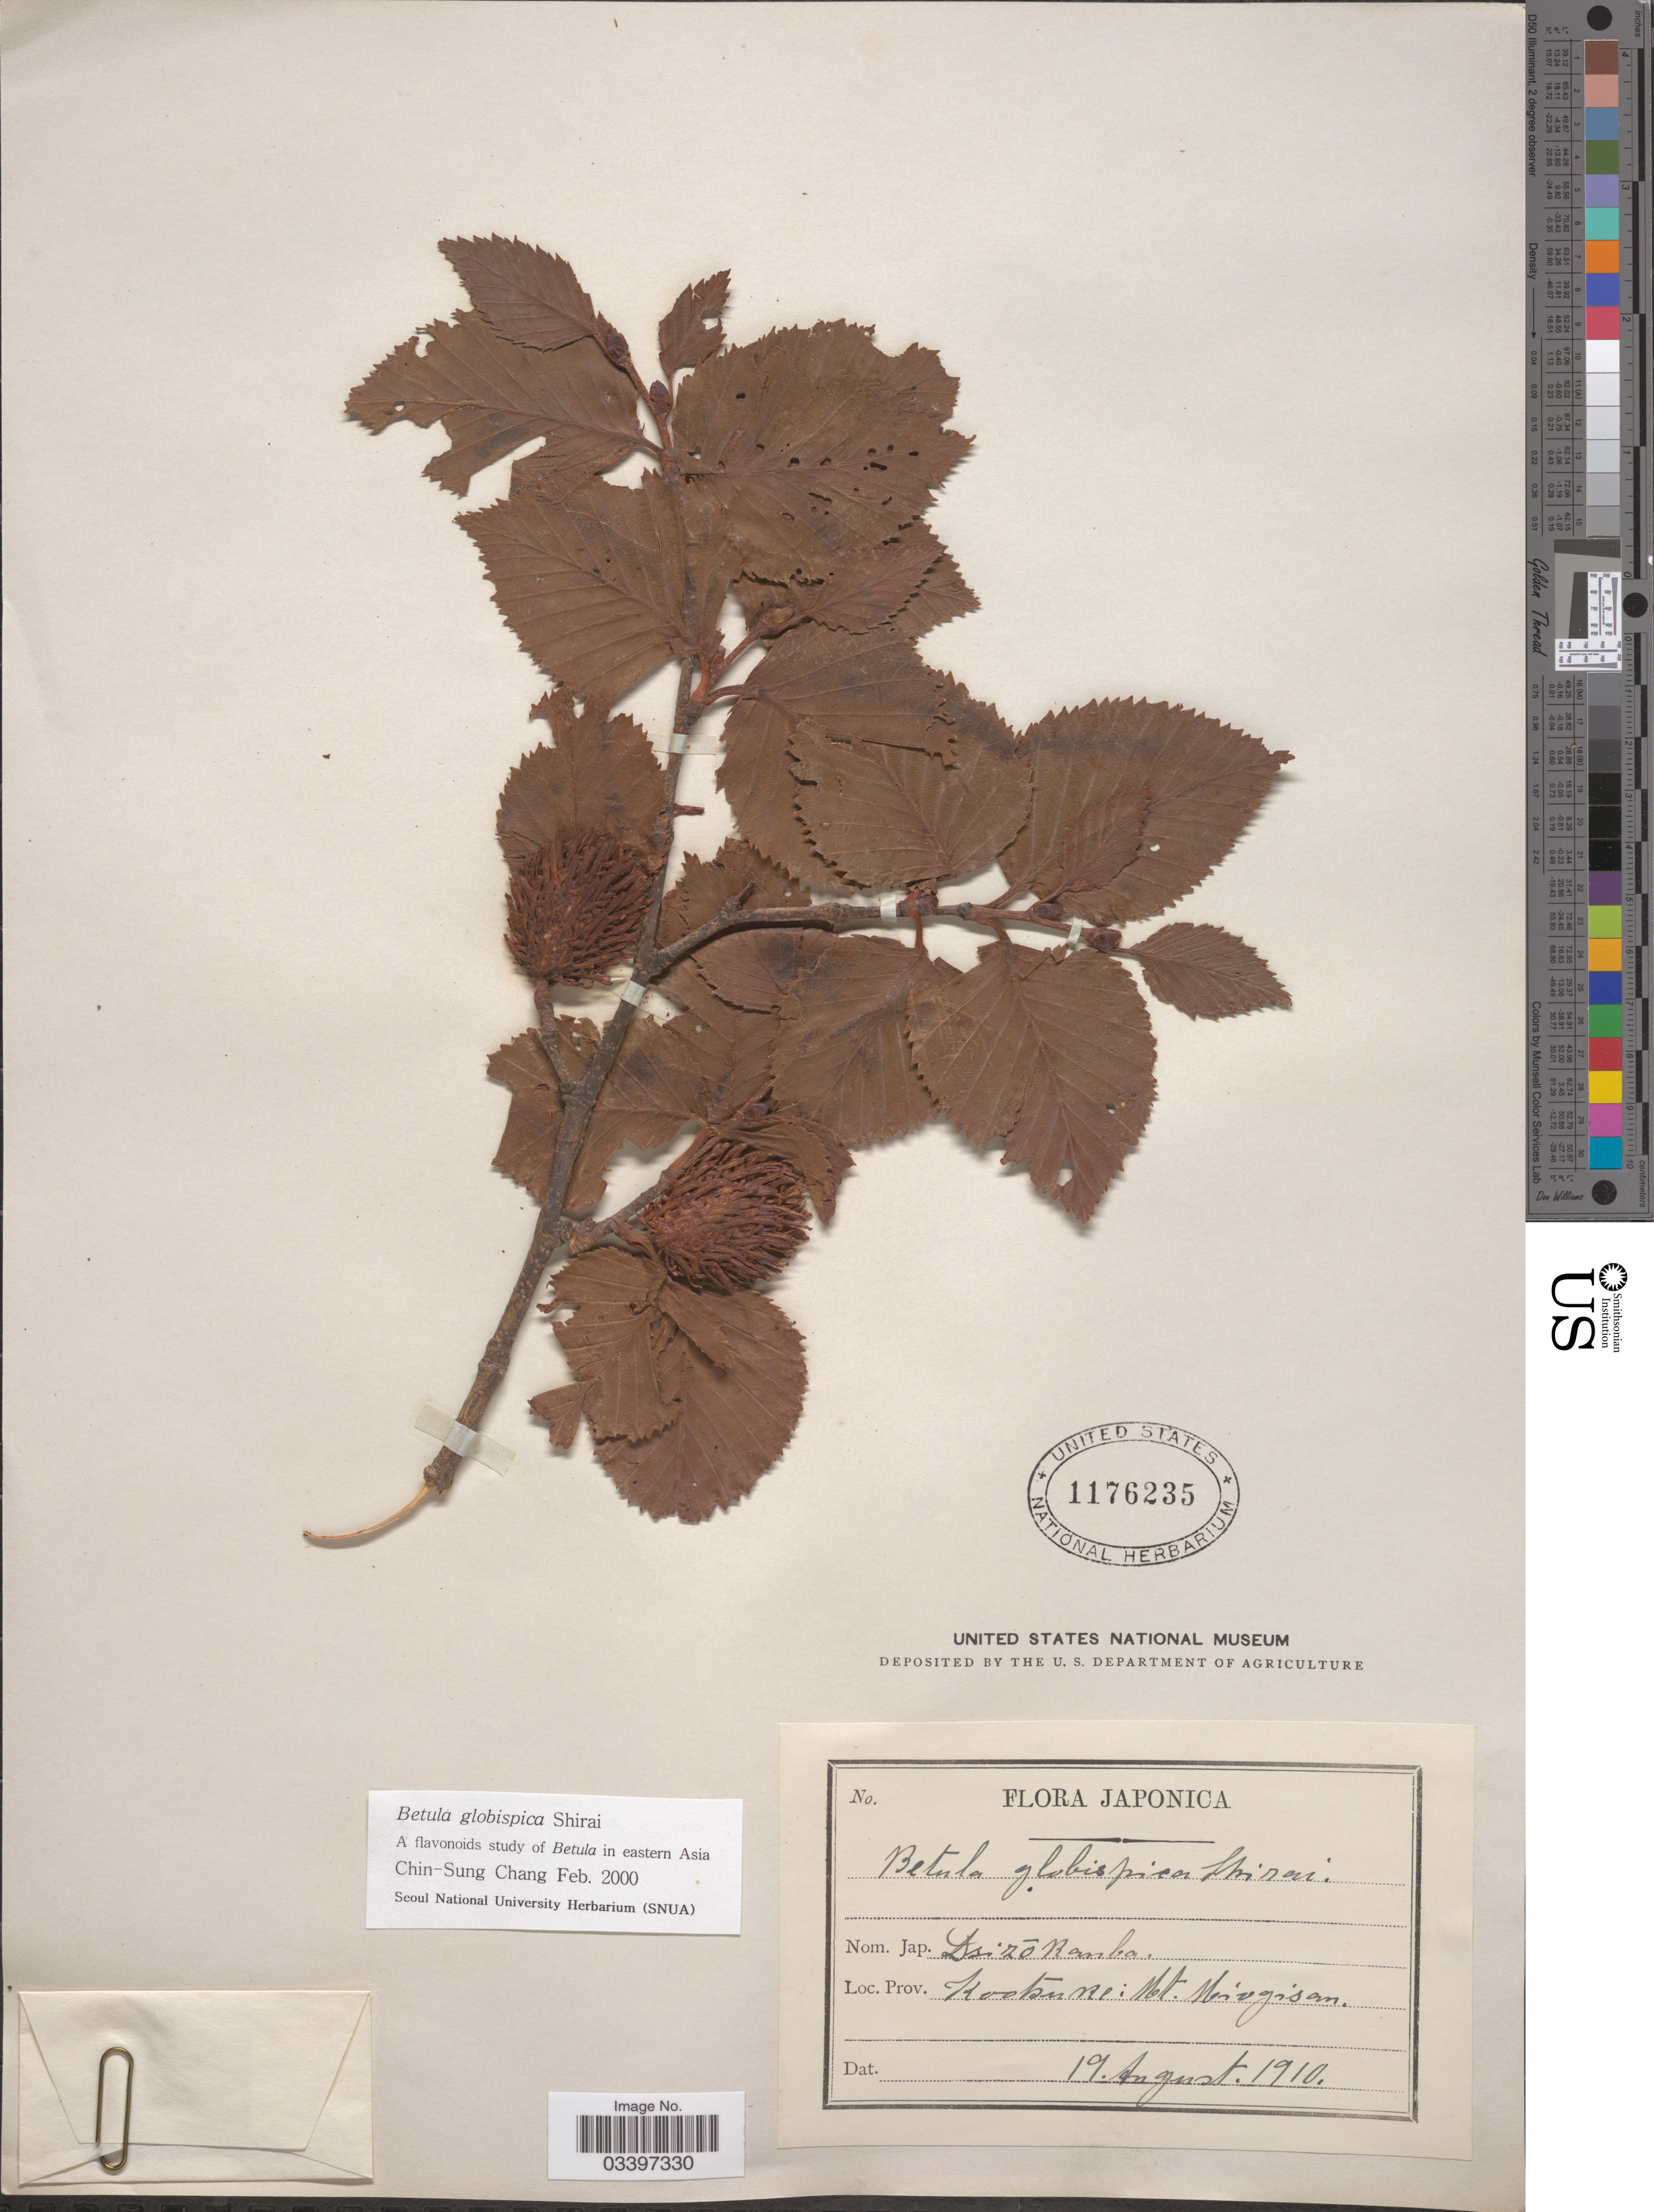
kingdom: Plantae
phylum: Tracheophyta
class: Magnoliopsida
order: Fagales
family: Betulaceae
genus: Betula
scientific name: Betula globispica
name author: Shirai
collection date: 1910-08-19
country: Japan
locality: Prov. Kootsuke: Mt. Miogisan.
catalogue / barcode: US 1176235